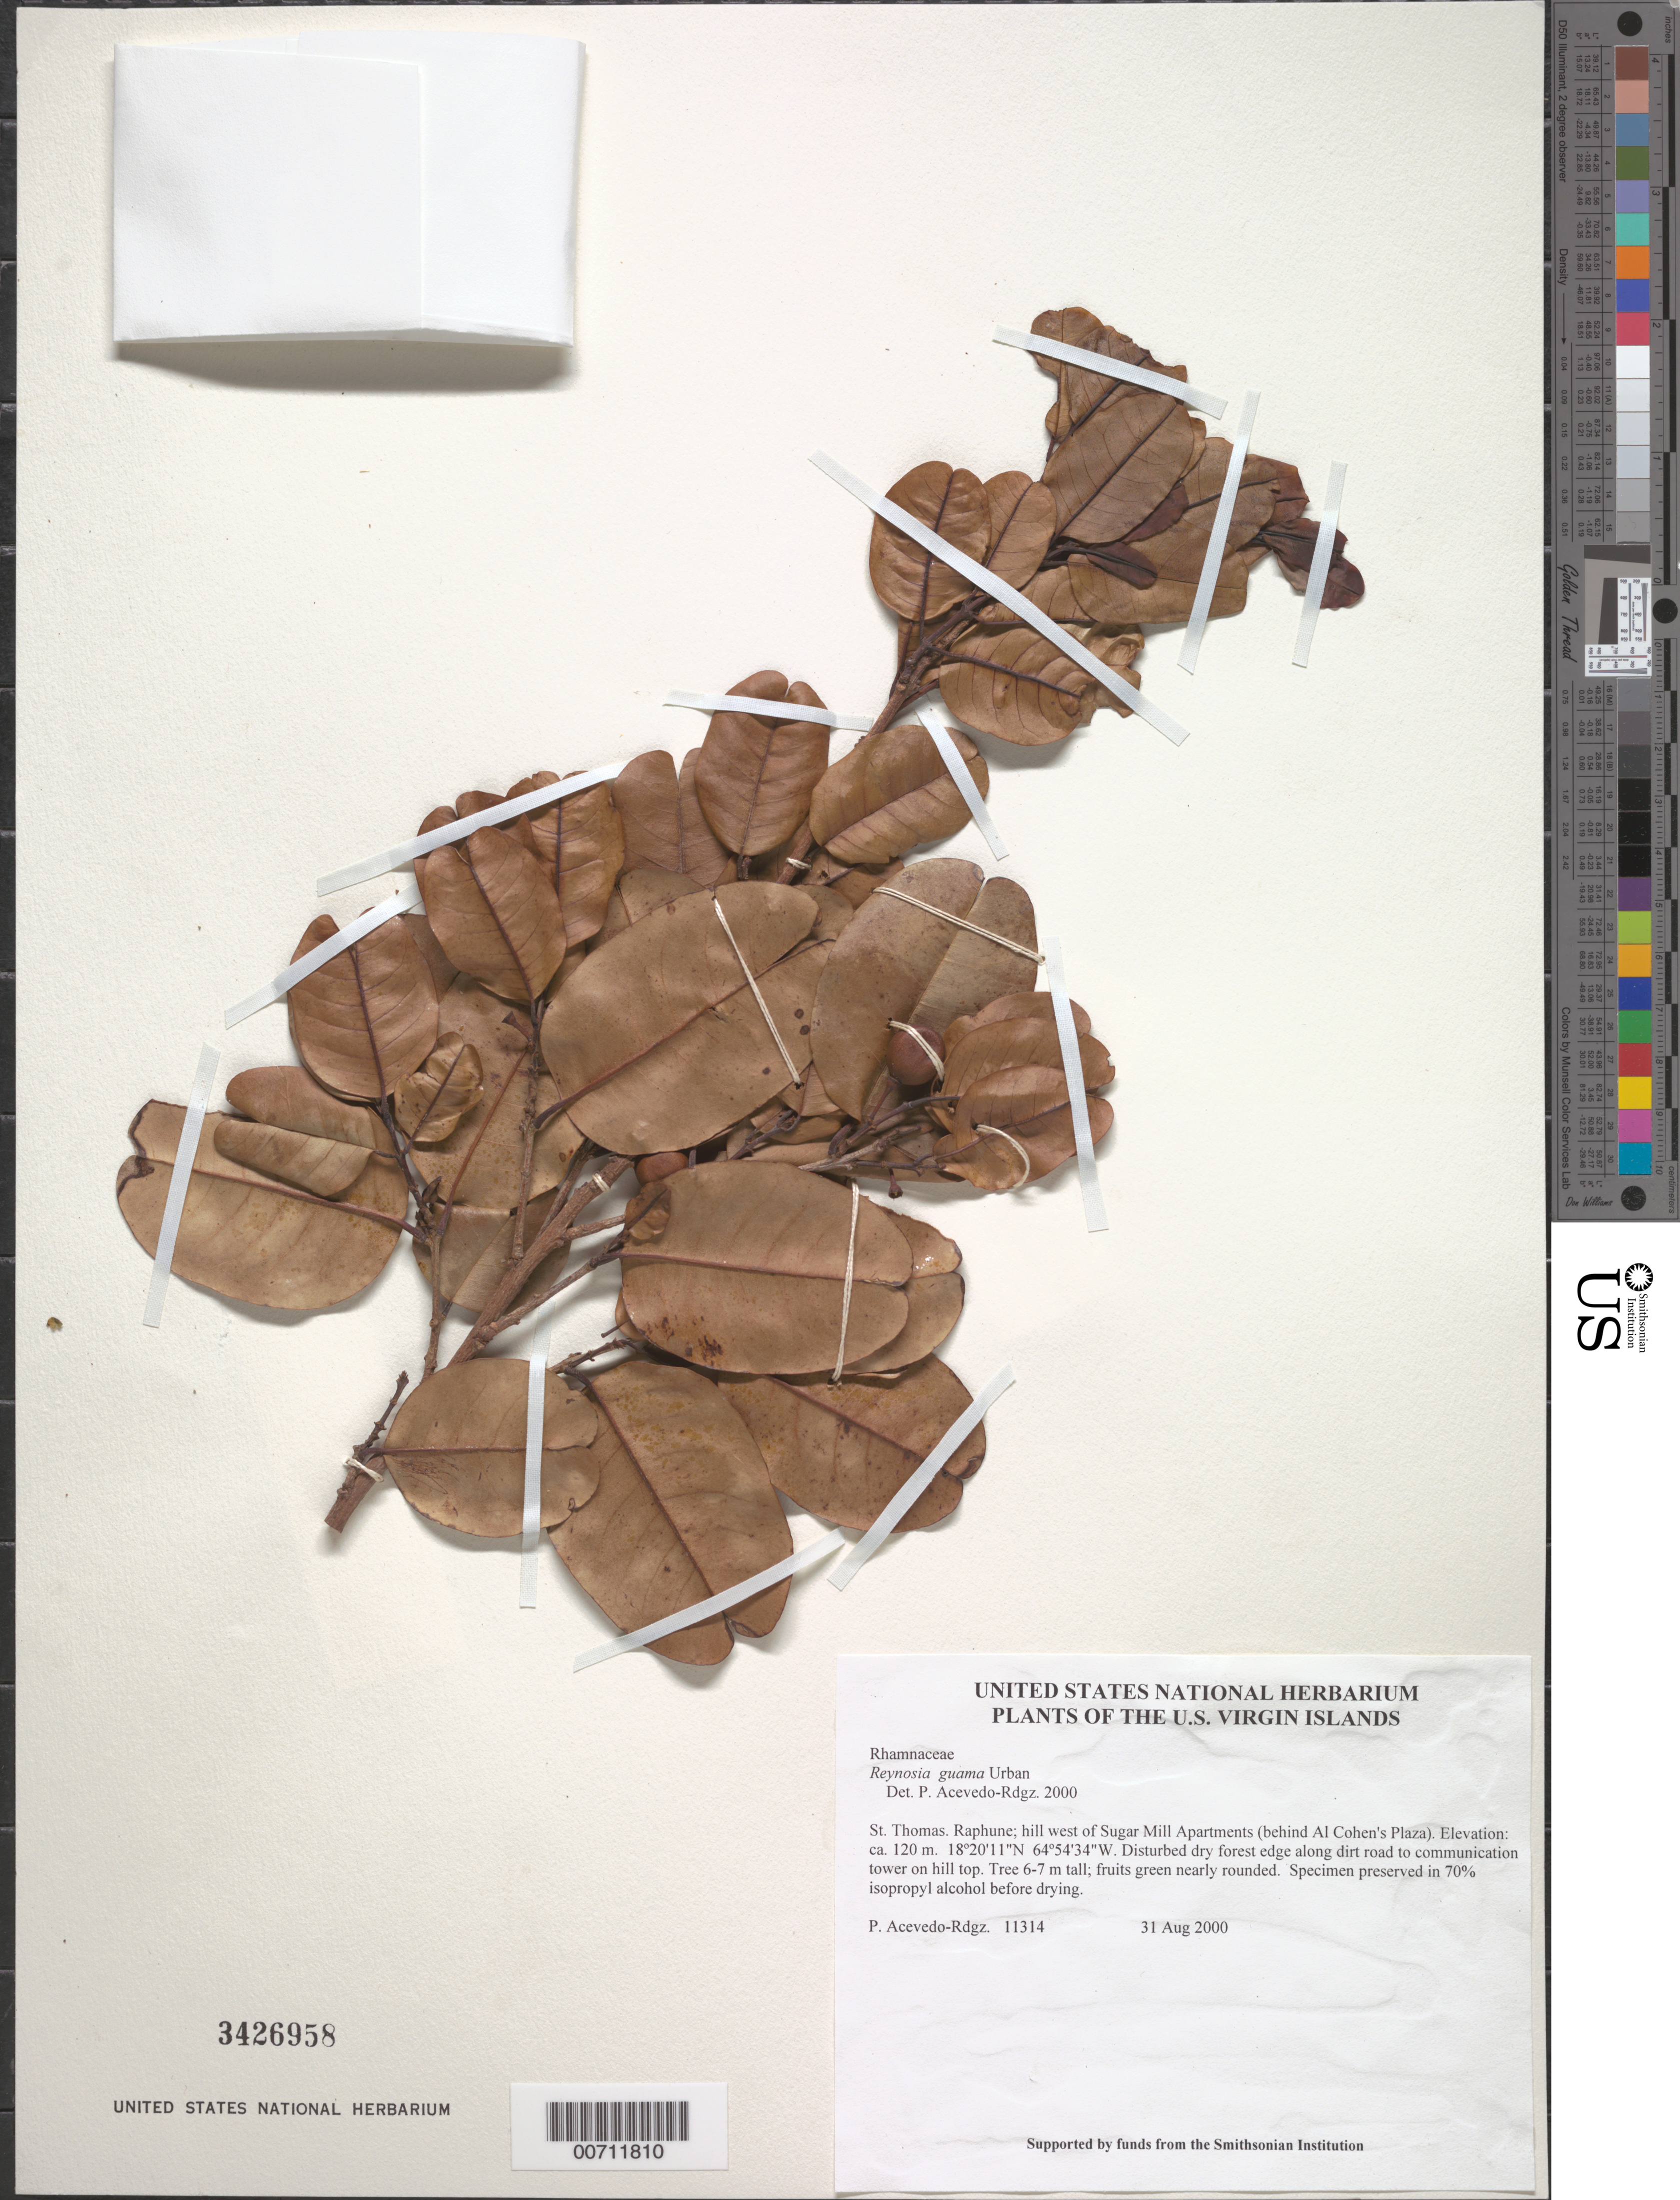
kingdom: Plantae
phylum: Tracheophyta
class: Magnoliopsida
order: Rosales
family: Rhamnaceae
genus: Reynosia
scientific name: Reynosia guama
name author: Urb.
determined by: Acevedo-Rodríguez, P., (BOT), Smithsonian Institution - National Museum of Natural History (UNITED STATES)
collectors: P. Acevedo-Rodr.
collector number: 11314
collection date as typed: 31 Aug 2000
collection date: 2000-08-31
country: U.S. Virgin Islands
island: St. Thomas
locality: Raphune; hill west of Sugar Mill Apartments (behind Al Cohen's Plaza).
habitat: Disturbed dry forest edge along dirt road to communication tower on hill top.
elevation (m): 120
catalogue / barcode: US 3426958